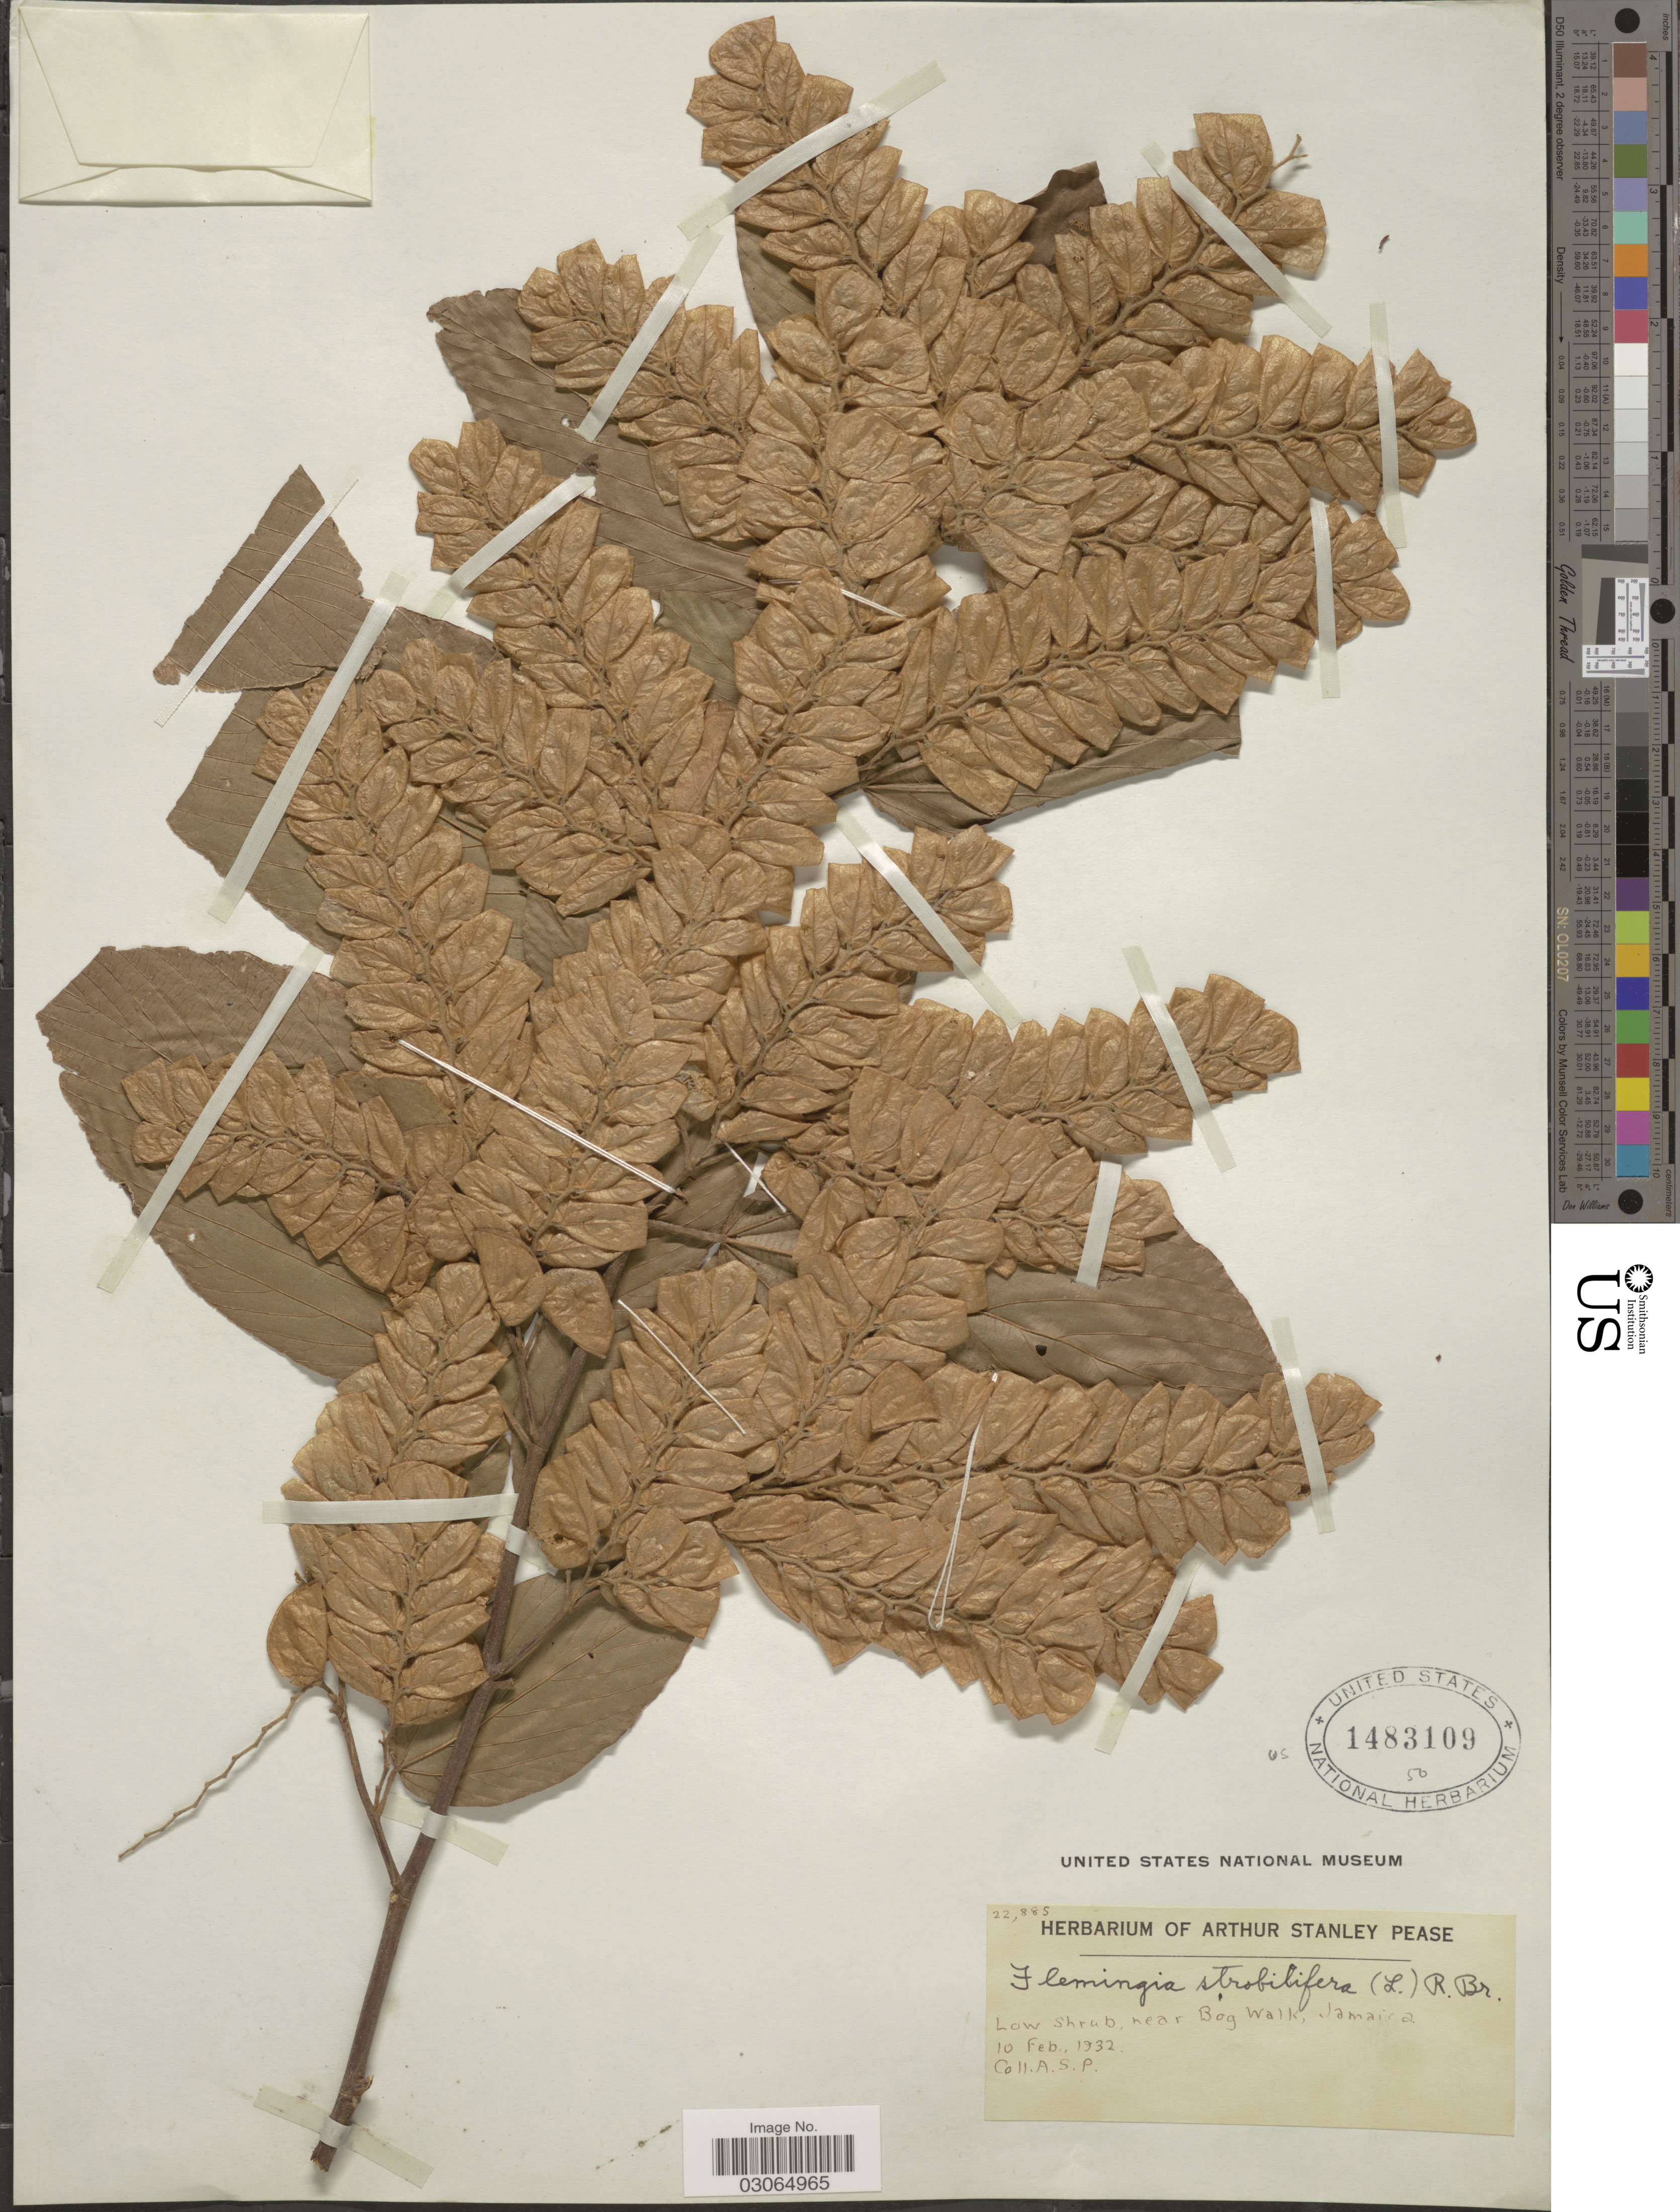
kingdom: Plantae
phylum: Tracheophyta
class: Magnoliopsida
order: Fabales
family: Fabaceae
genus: Flemingia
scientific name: Flemingia strobilifera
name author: (L.) W.T. Aiton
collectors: A. S. Pease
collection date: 1932-02-10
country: Jamaica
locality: Near Bog Walk.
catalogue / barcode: US 1483109